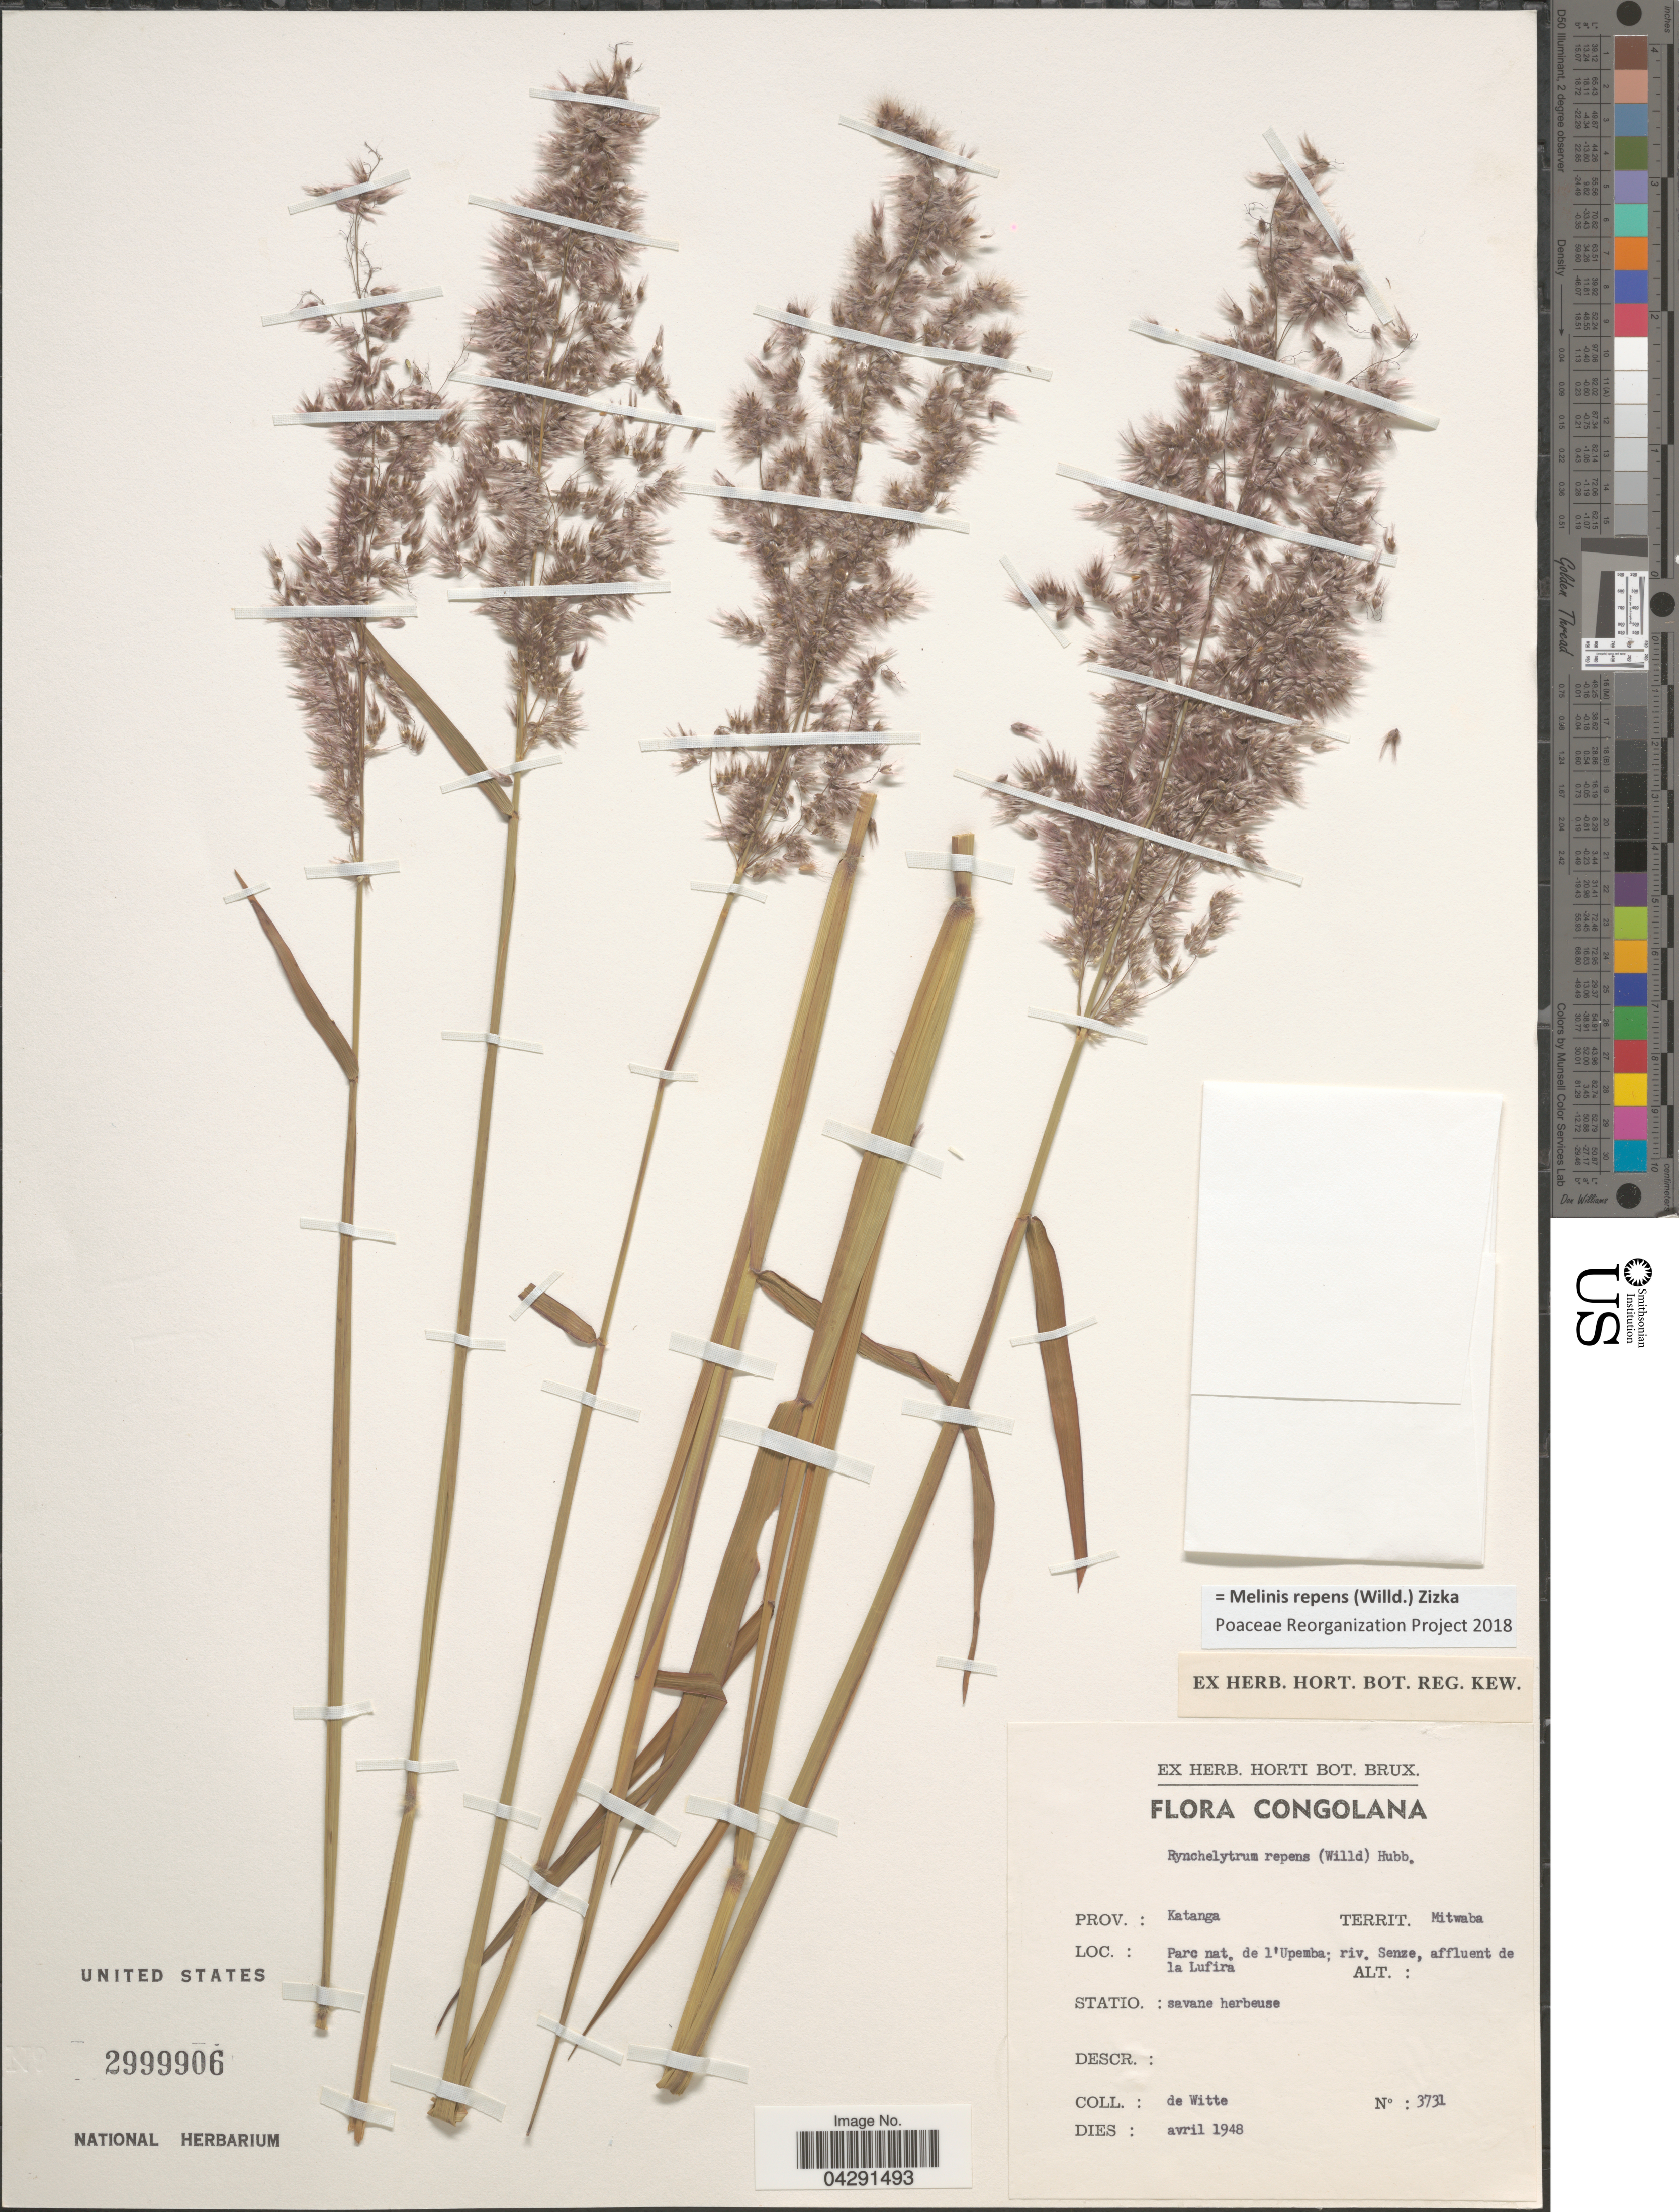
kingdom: Plantae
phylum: Tracheophyta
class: Liliopsida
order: Poales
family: Poaceae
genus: Melinis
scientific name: Melinis repens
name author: (Willd.) Zizka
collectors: -. de Witte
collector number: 3731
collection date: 1948-04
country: Congo, Democratic Republic of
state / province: Haut-Katanga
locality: Congolana. Territ.: Mitwaba. Parc nat. de l'Upemba; riv. Senze, affluent de la Lufira.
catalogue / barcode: US 2999906